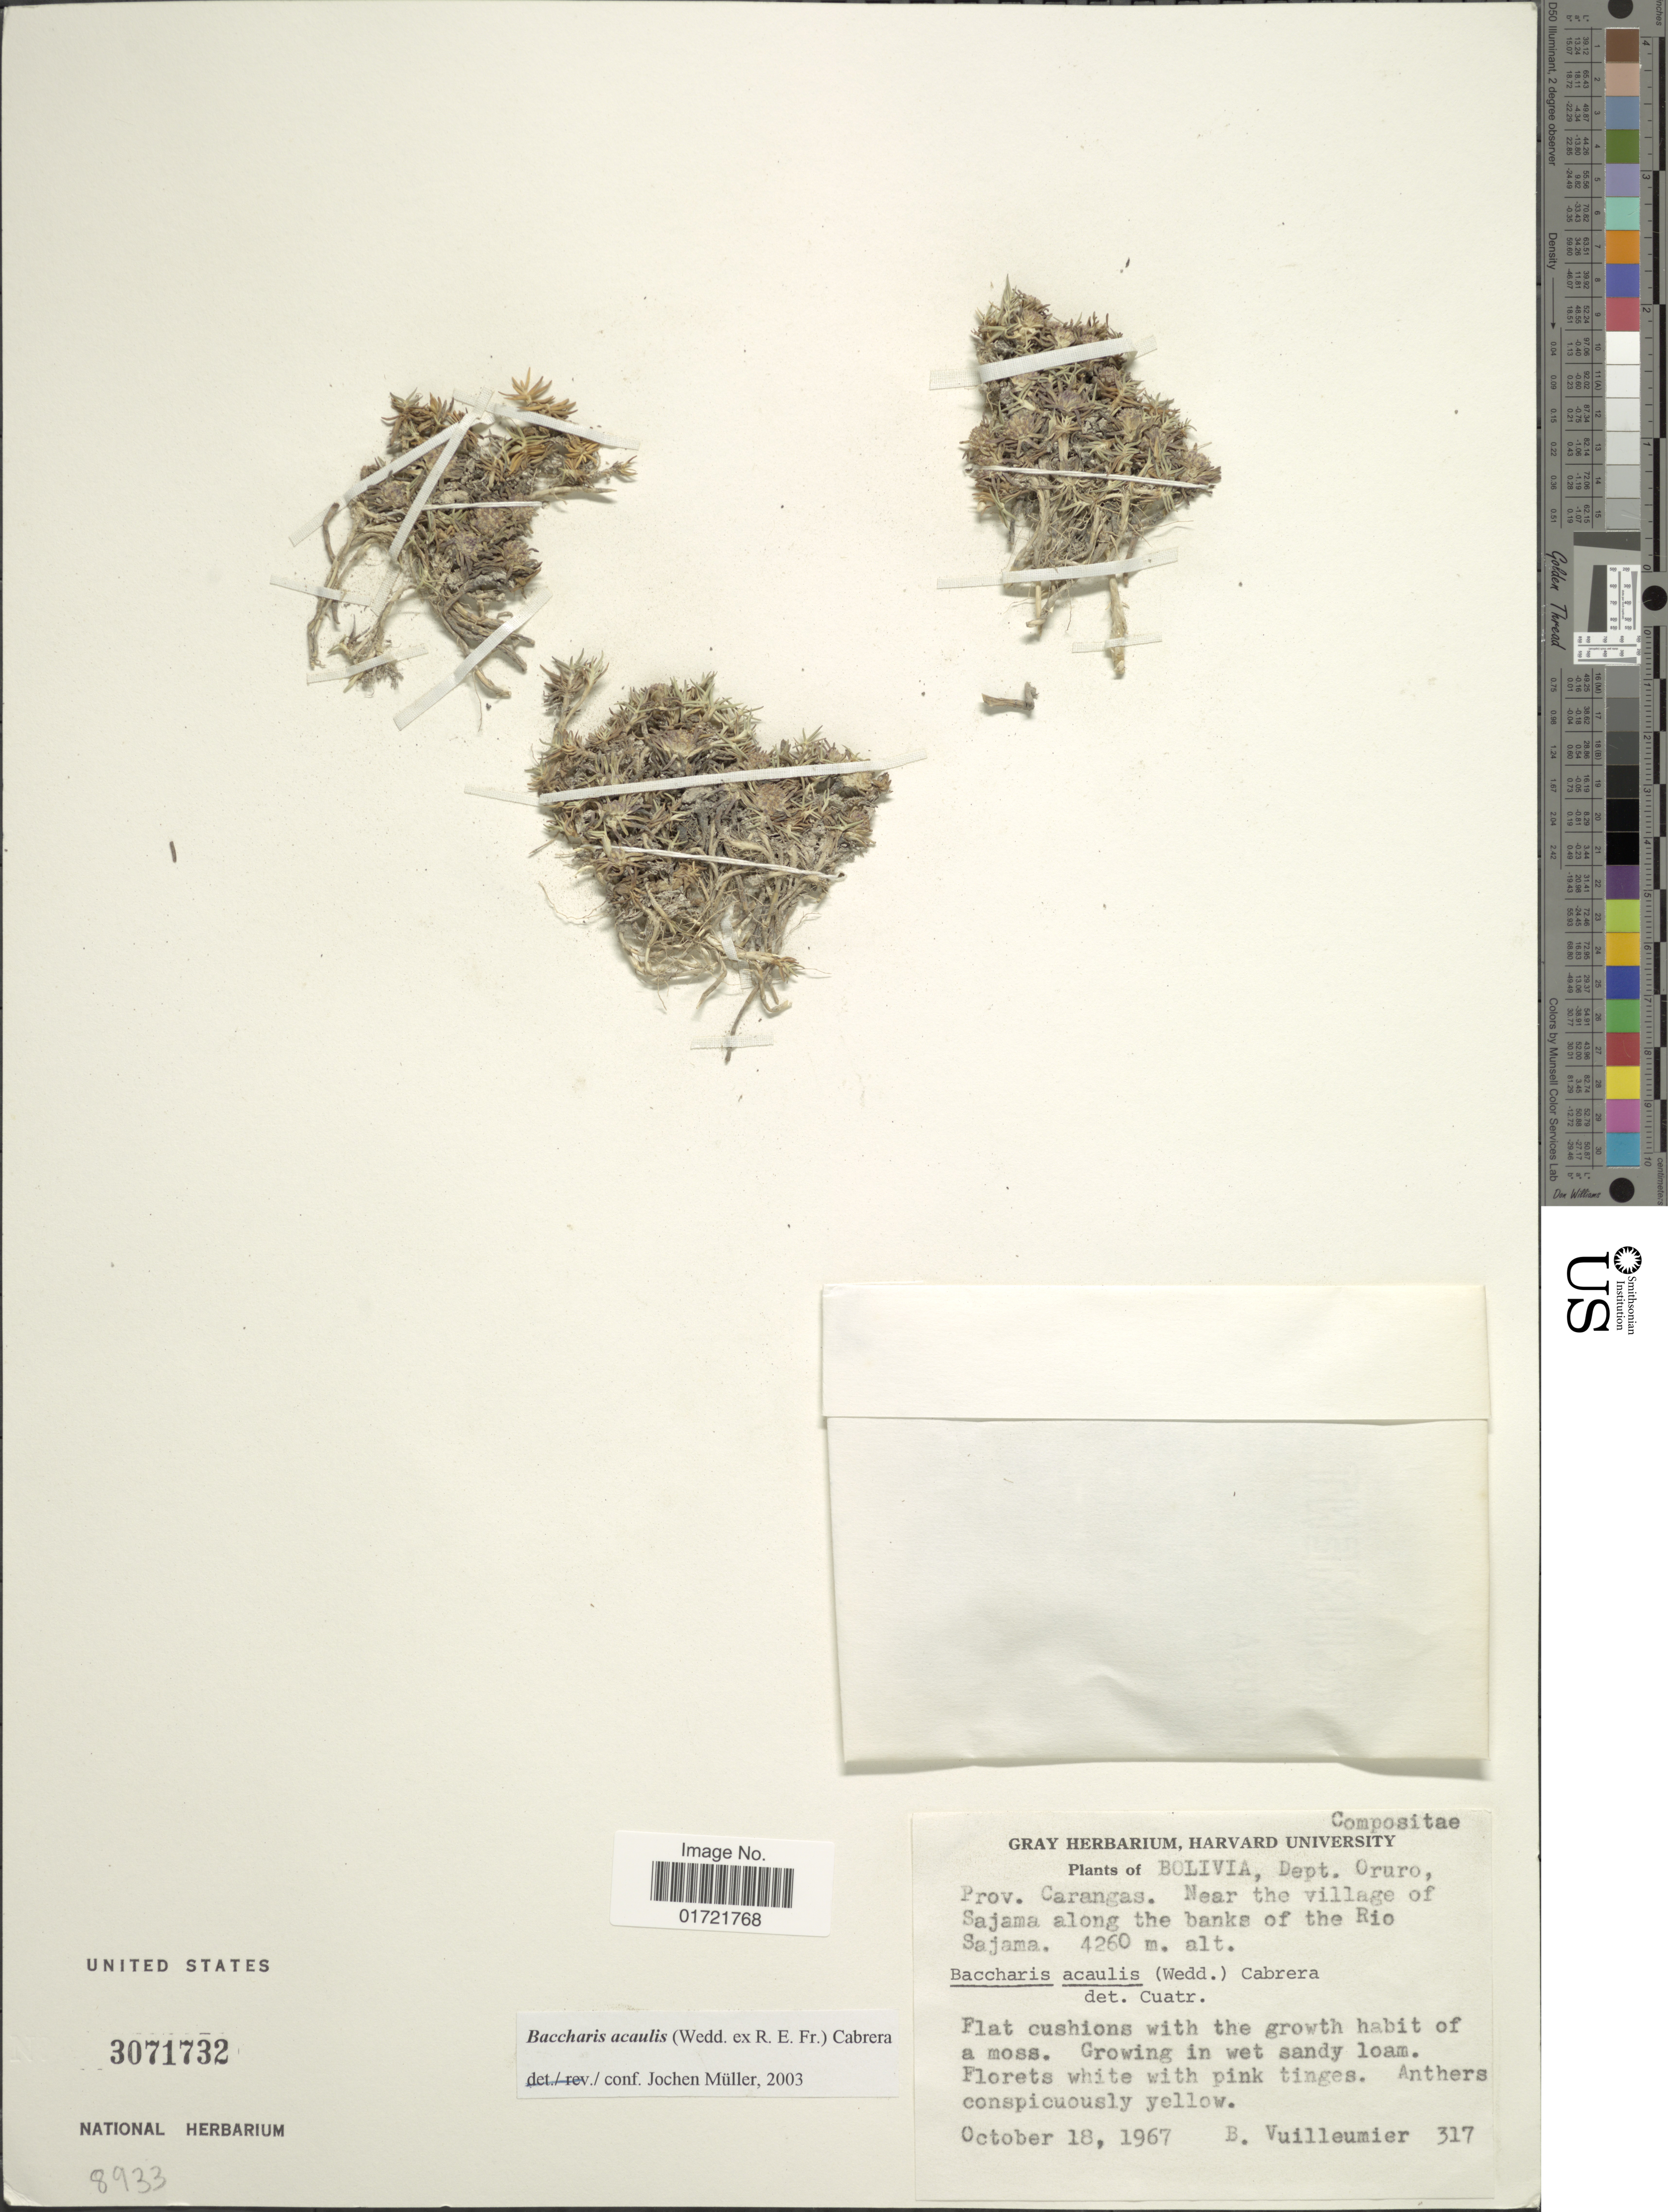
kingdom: Plantae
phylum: Tracheophyta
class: Magnoliopsida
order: Asterales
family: Asteraceae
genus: Baccharis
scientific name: Baccharis acaulis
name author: (Wedd. ex R.E. Fr.) Cabrera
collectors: B. Vuilleumier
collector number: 317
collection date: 1967-10-18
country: Bolivia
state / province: Oruro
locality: Dept. Oruro, Prov. Carangas, Near the village of Sajama along the banks of the Rio Sajama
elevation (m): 4260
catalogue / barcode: US 3071732